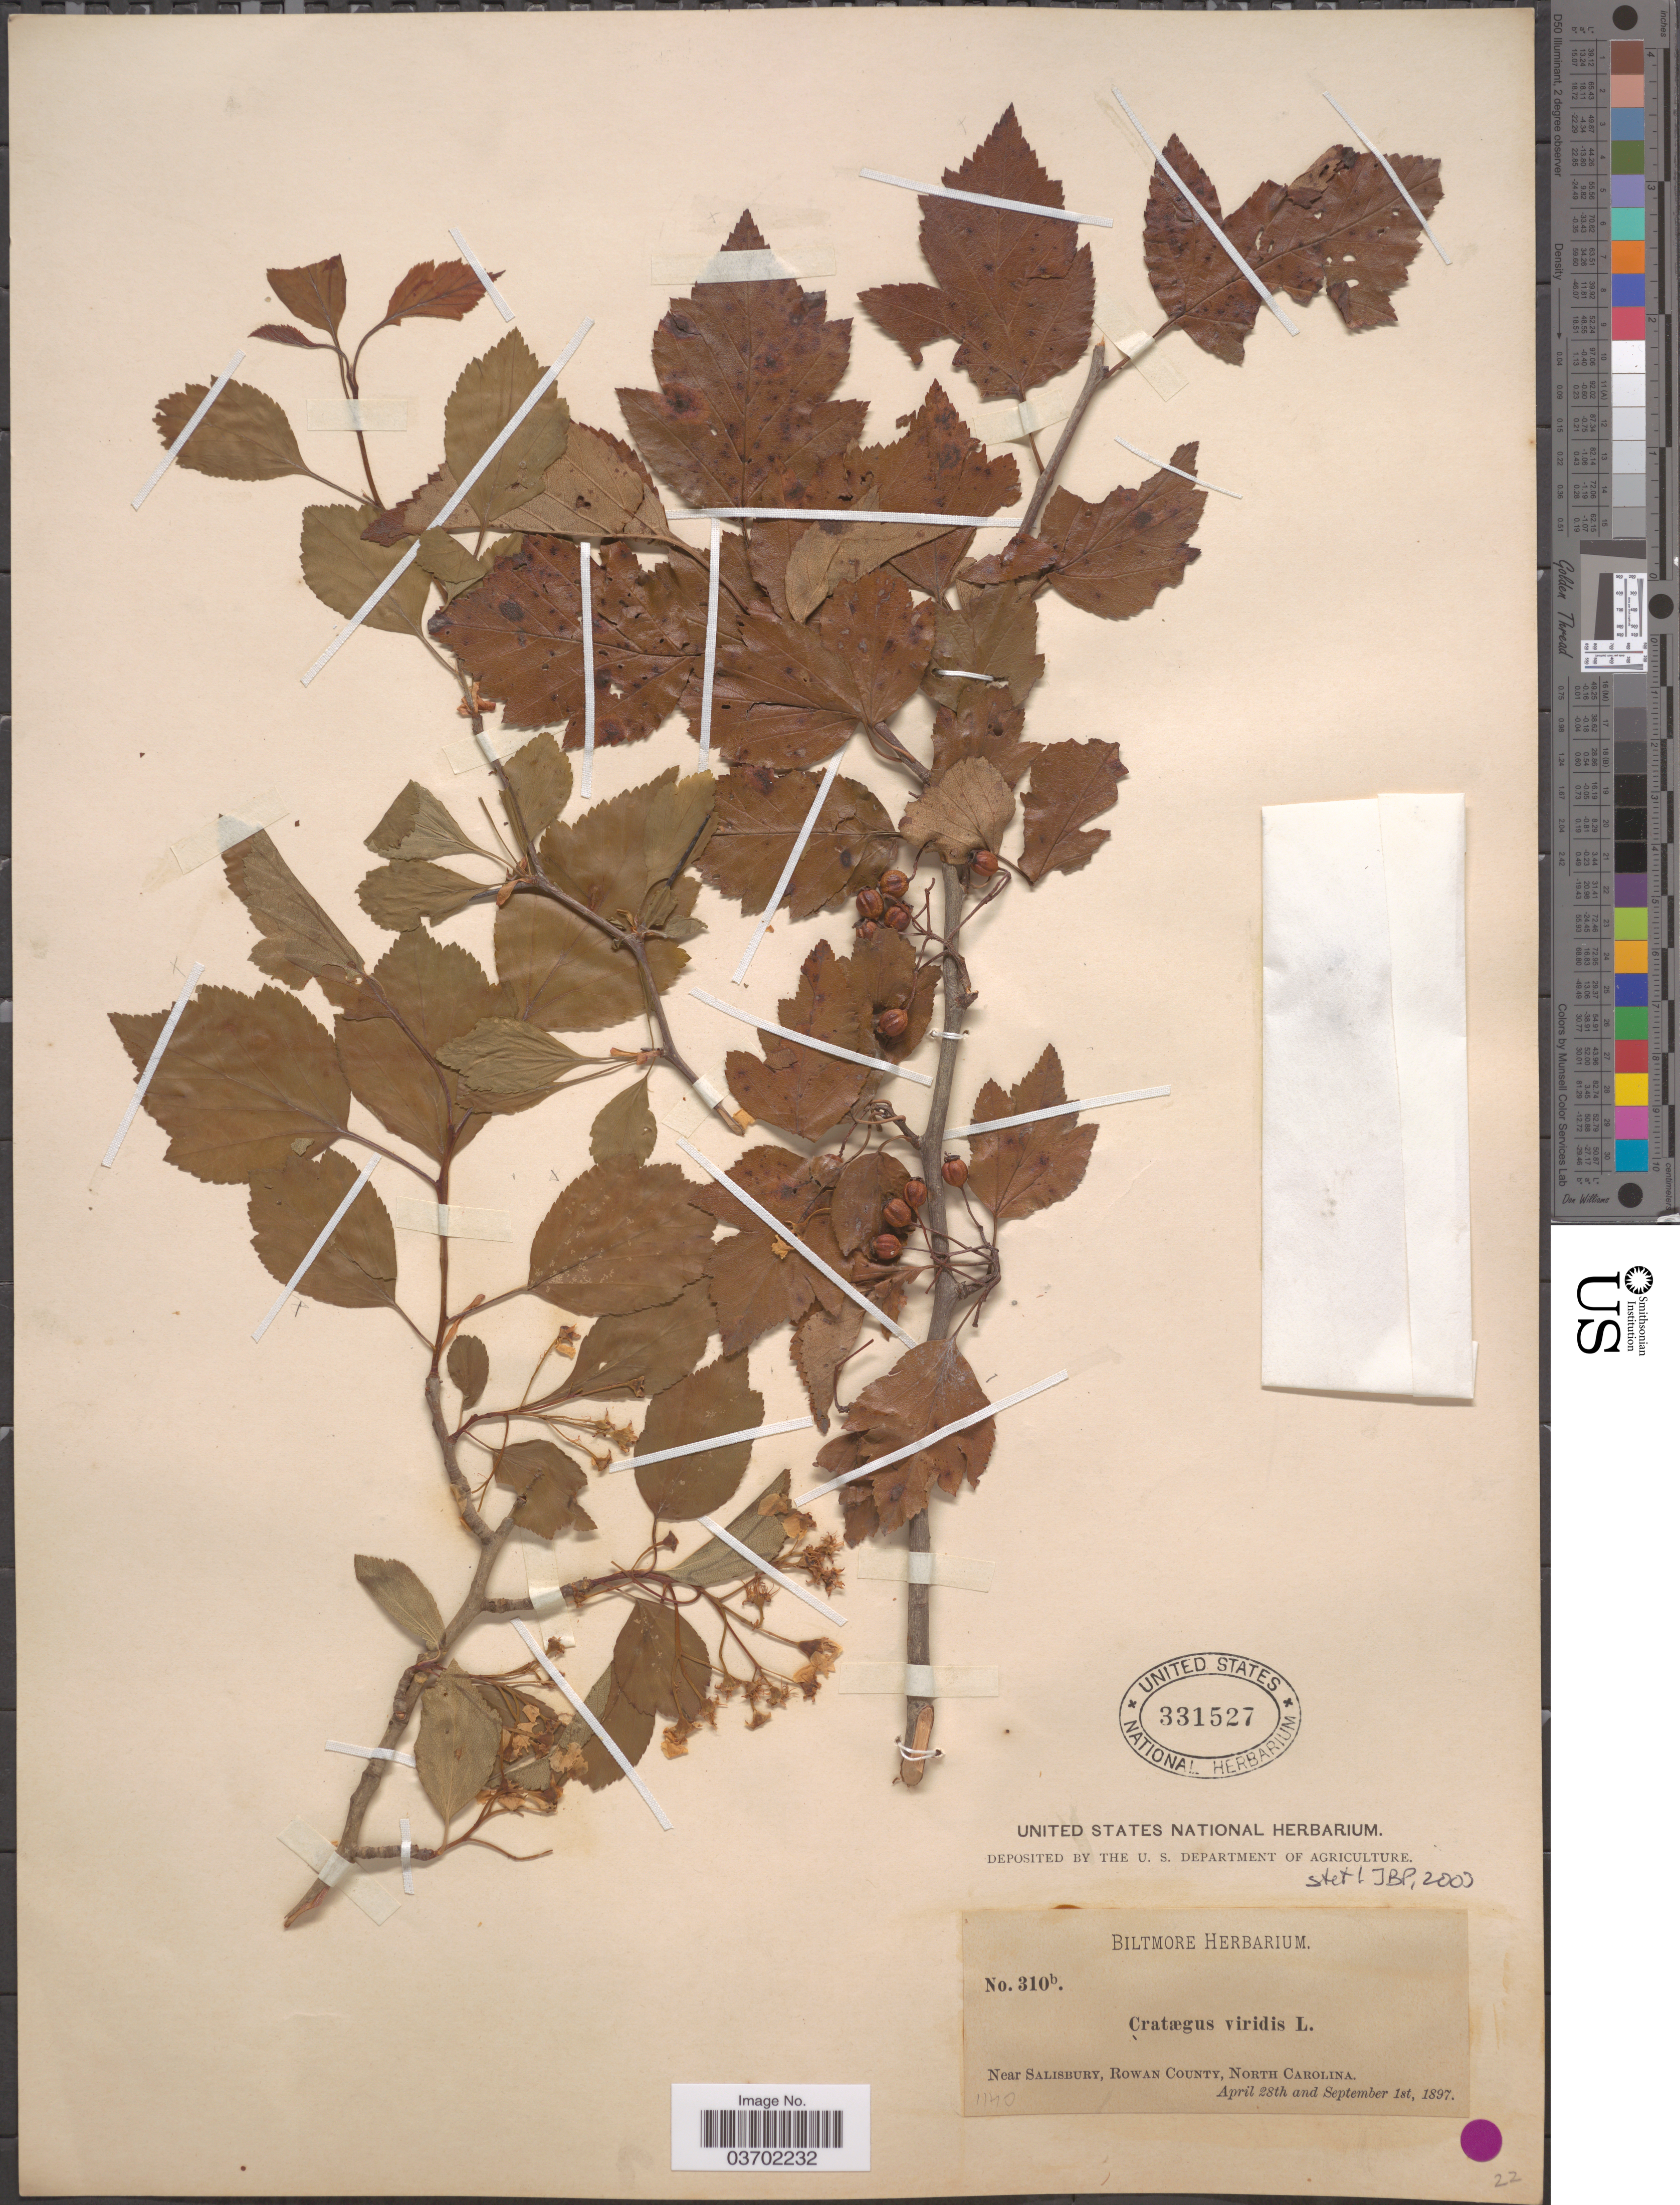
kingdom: Plantae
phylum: Tracheophyta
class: Magnoliopsida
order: Rosales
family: Rosaceae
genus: Crataegus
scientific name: Crataegus viridis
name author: L.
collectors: ex herb. Biltmore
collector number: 310b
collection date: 1897-04-28/1897-09-01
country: United States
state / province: North Carolina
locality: Near Salisbury, Rowan County.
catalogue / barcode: US 331527